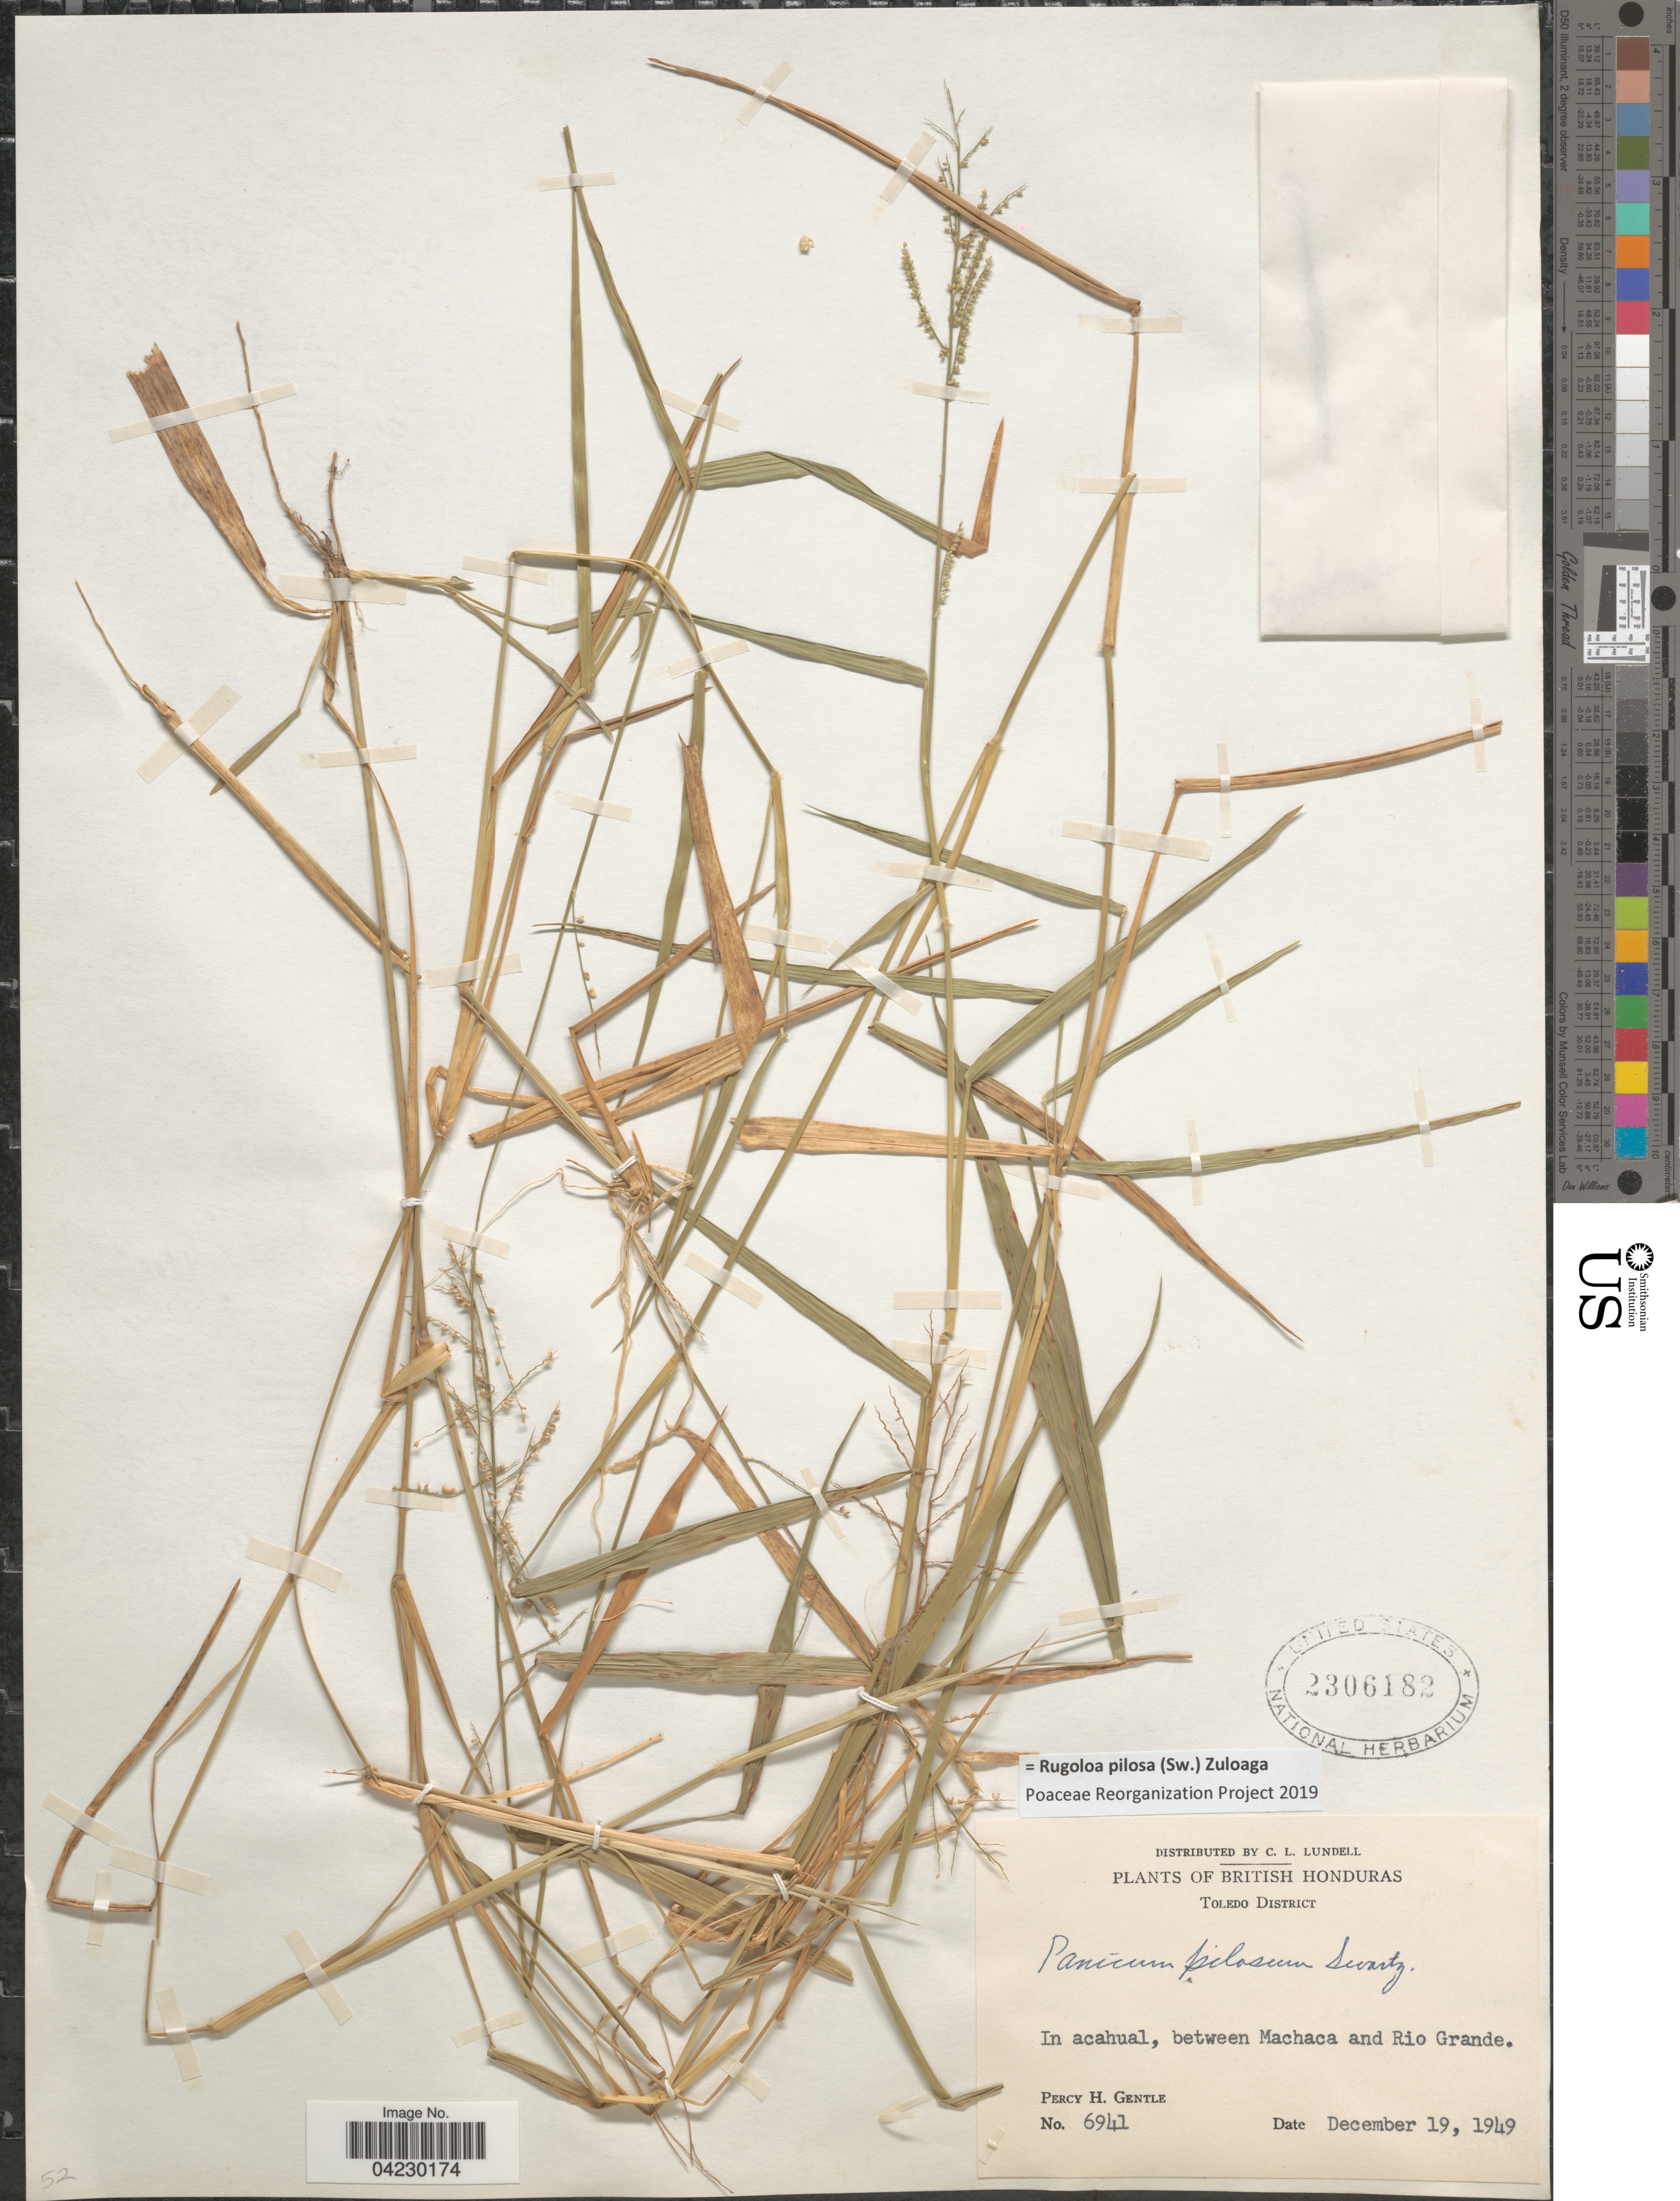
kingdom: Plantae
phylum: Tracheophyta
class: Liliopsida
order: Poales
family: Poaceae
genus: Rugoloa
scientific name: Rugoloa pilosa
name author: (Sw.) Zuloaga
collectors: P. H. Gentle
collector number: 6941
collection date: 1949-12-19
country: Belize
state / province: Toledo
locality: British Honduras. Toledo District. In acahual, between Machaca and Rio Grande.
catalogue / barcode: US 2306182